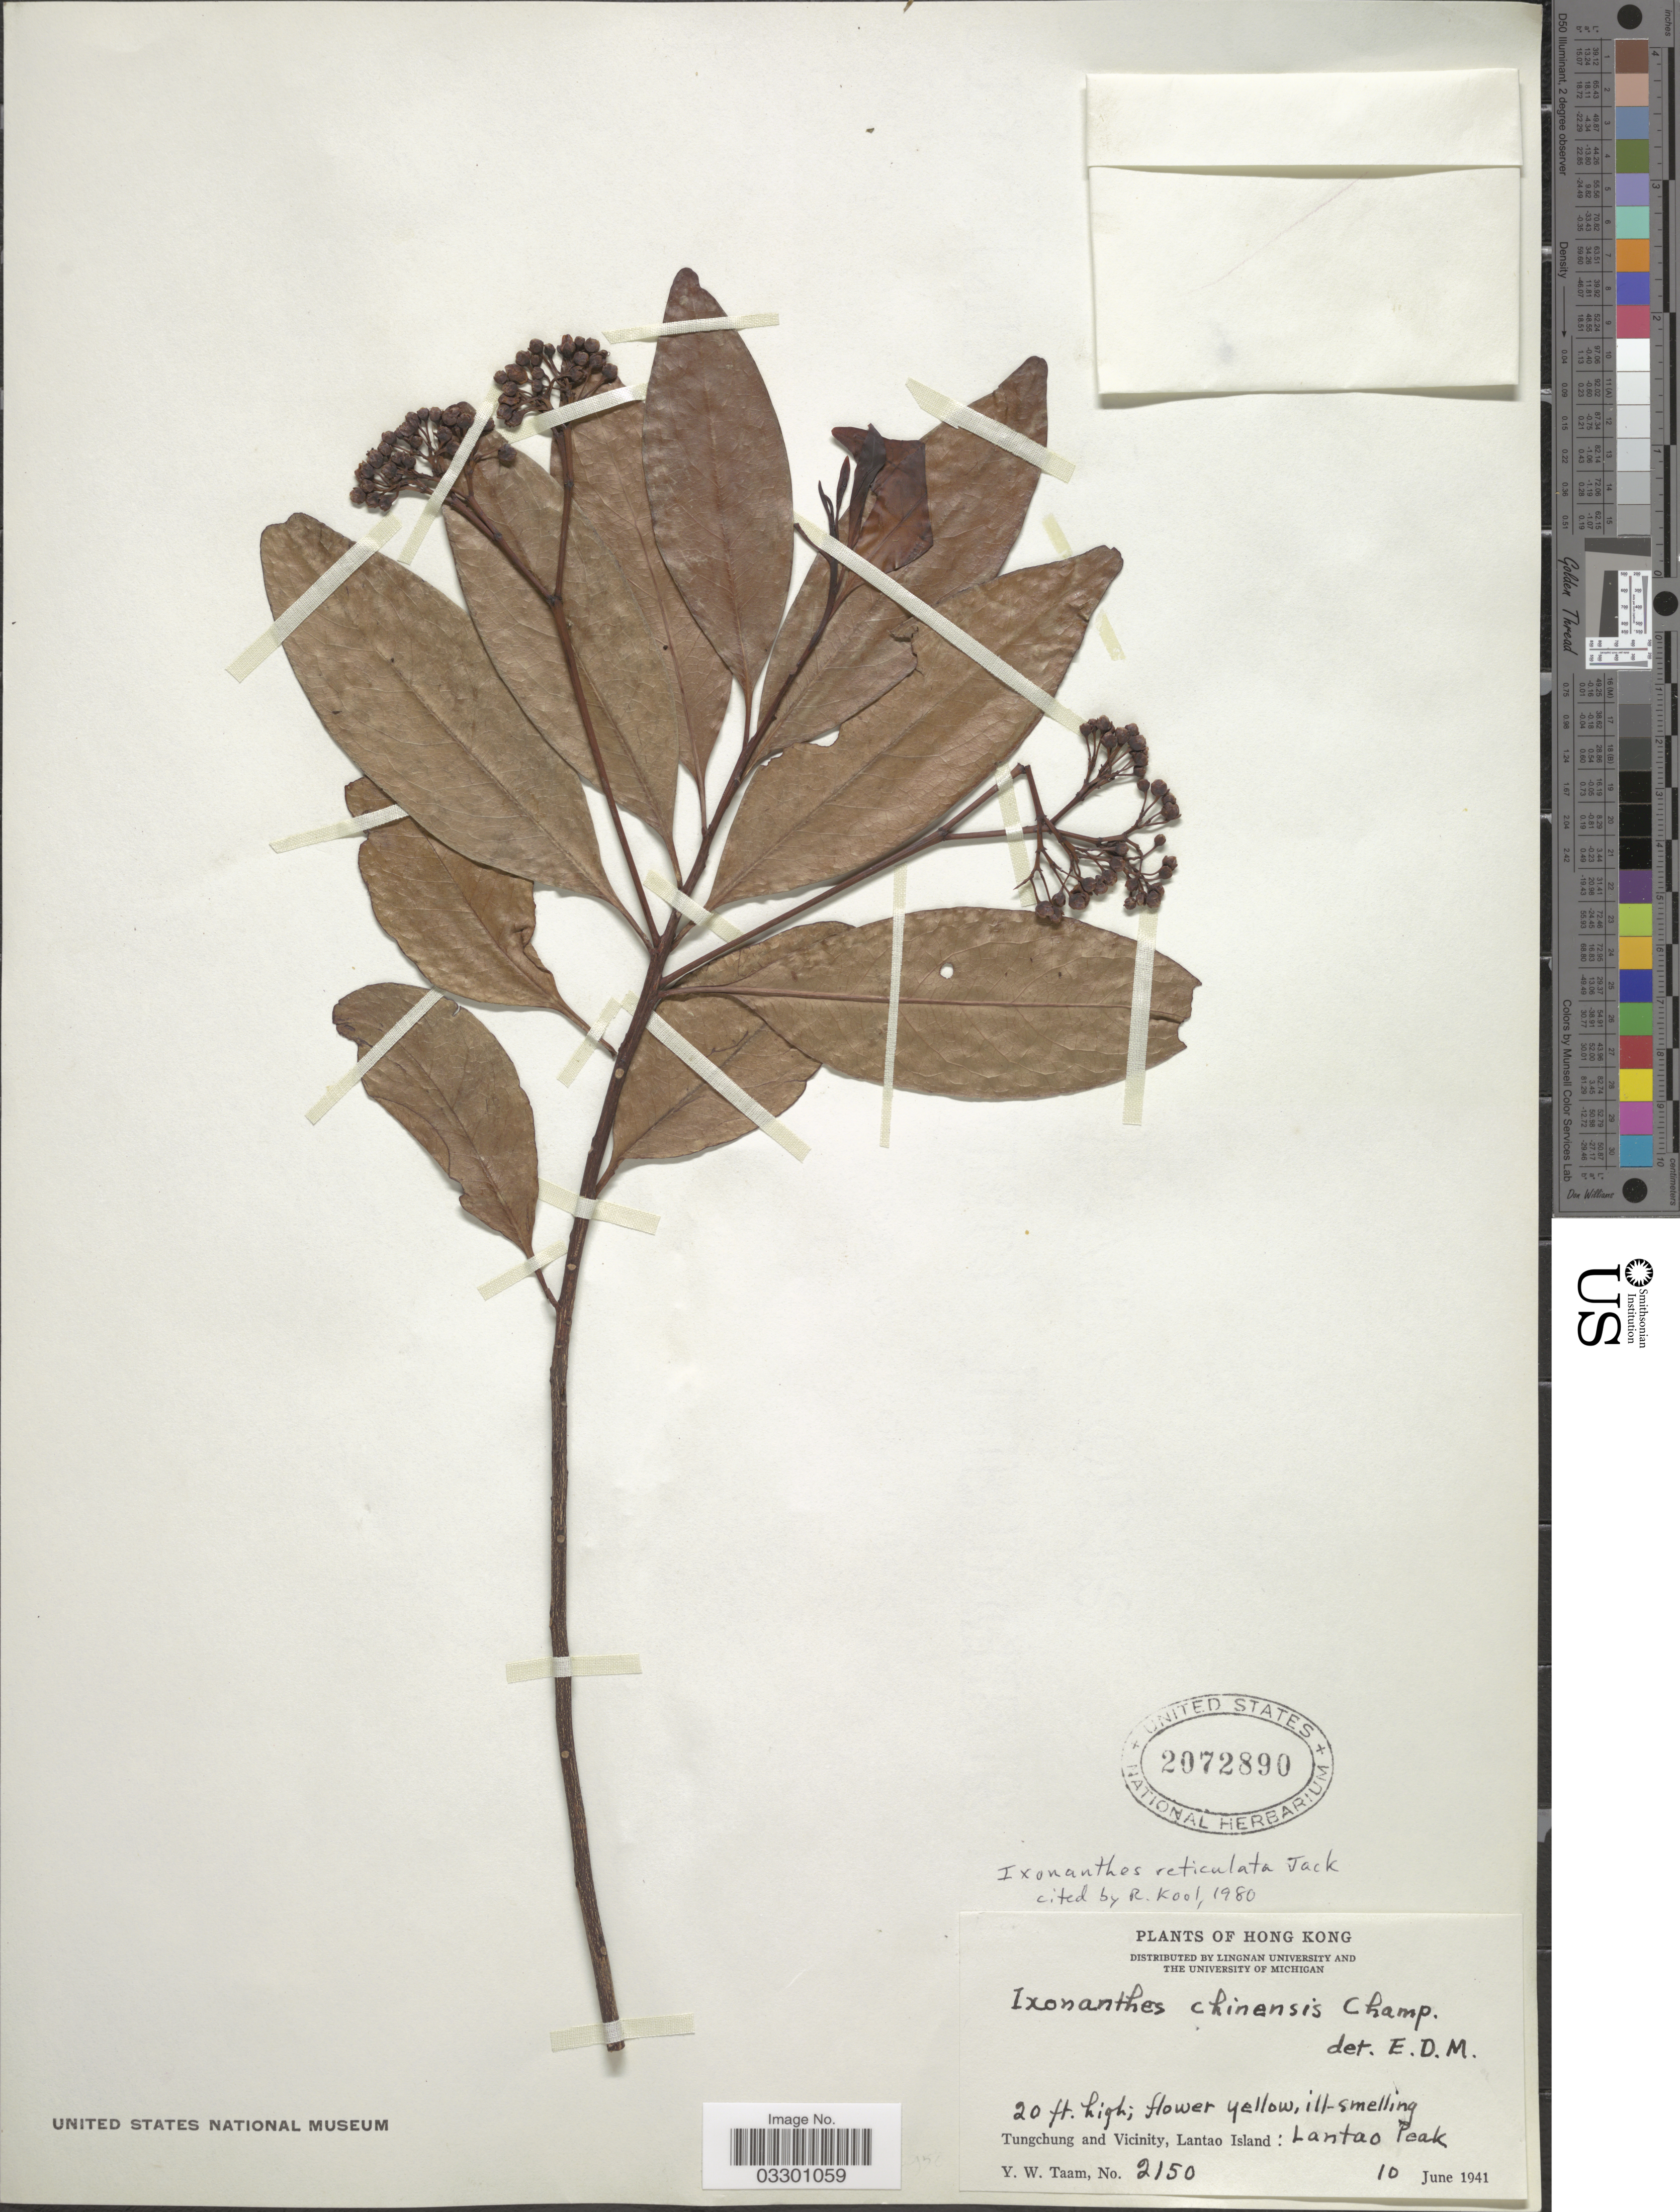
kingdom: Plantae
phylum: Tracheophyta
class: Magnoliopsida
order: Malpighiales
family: Ixonanthaceae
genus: Ixonanthes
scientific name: Ixonanthes reticulata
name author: Jack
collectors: Y. W. Taam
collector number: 2150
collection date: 1941-06-10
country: China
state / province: Hong Kong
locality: Tungchung and Vicinity, Lantao Island: Lantao Peak.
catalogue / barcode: US 2072890